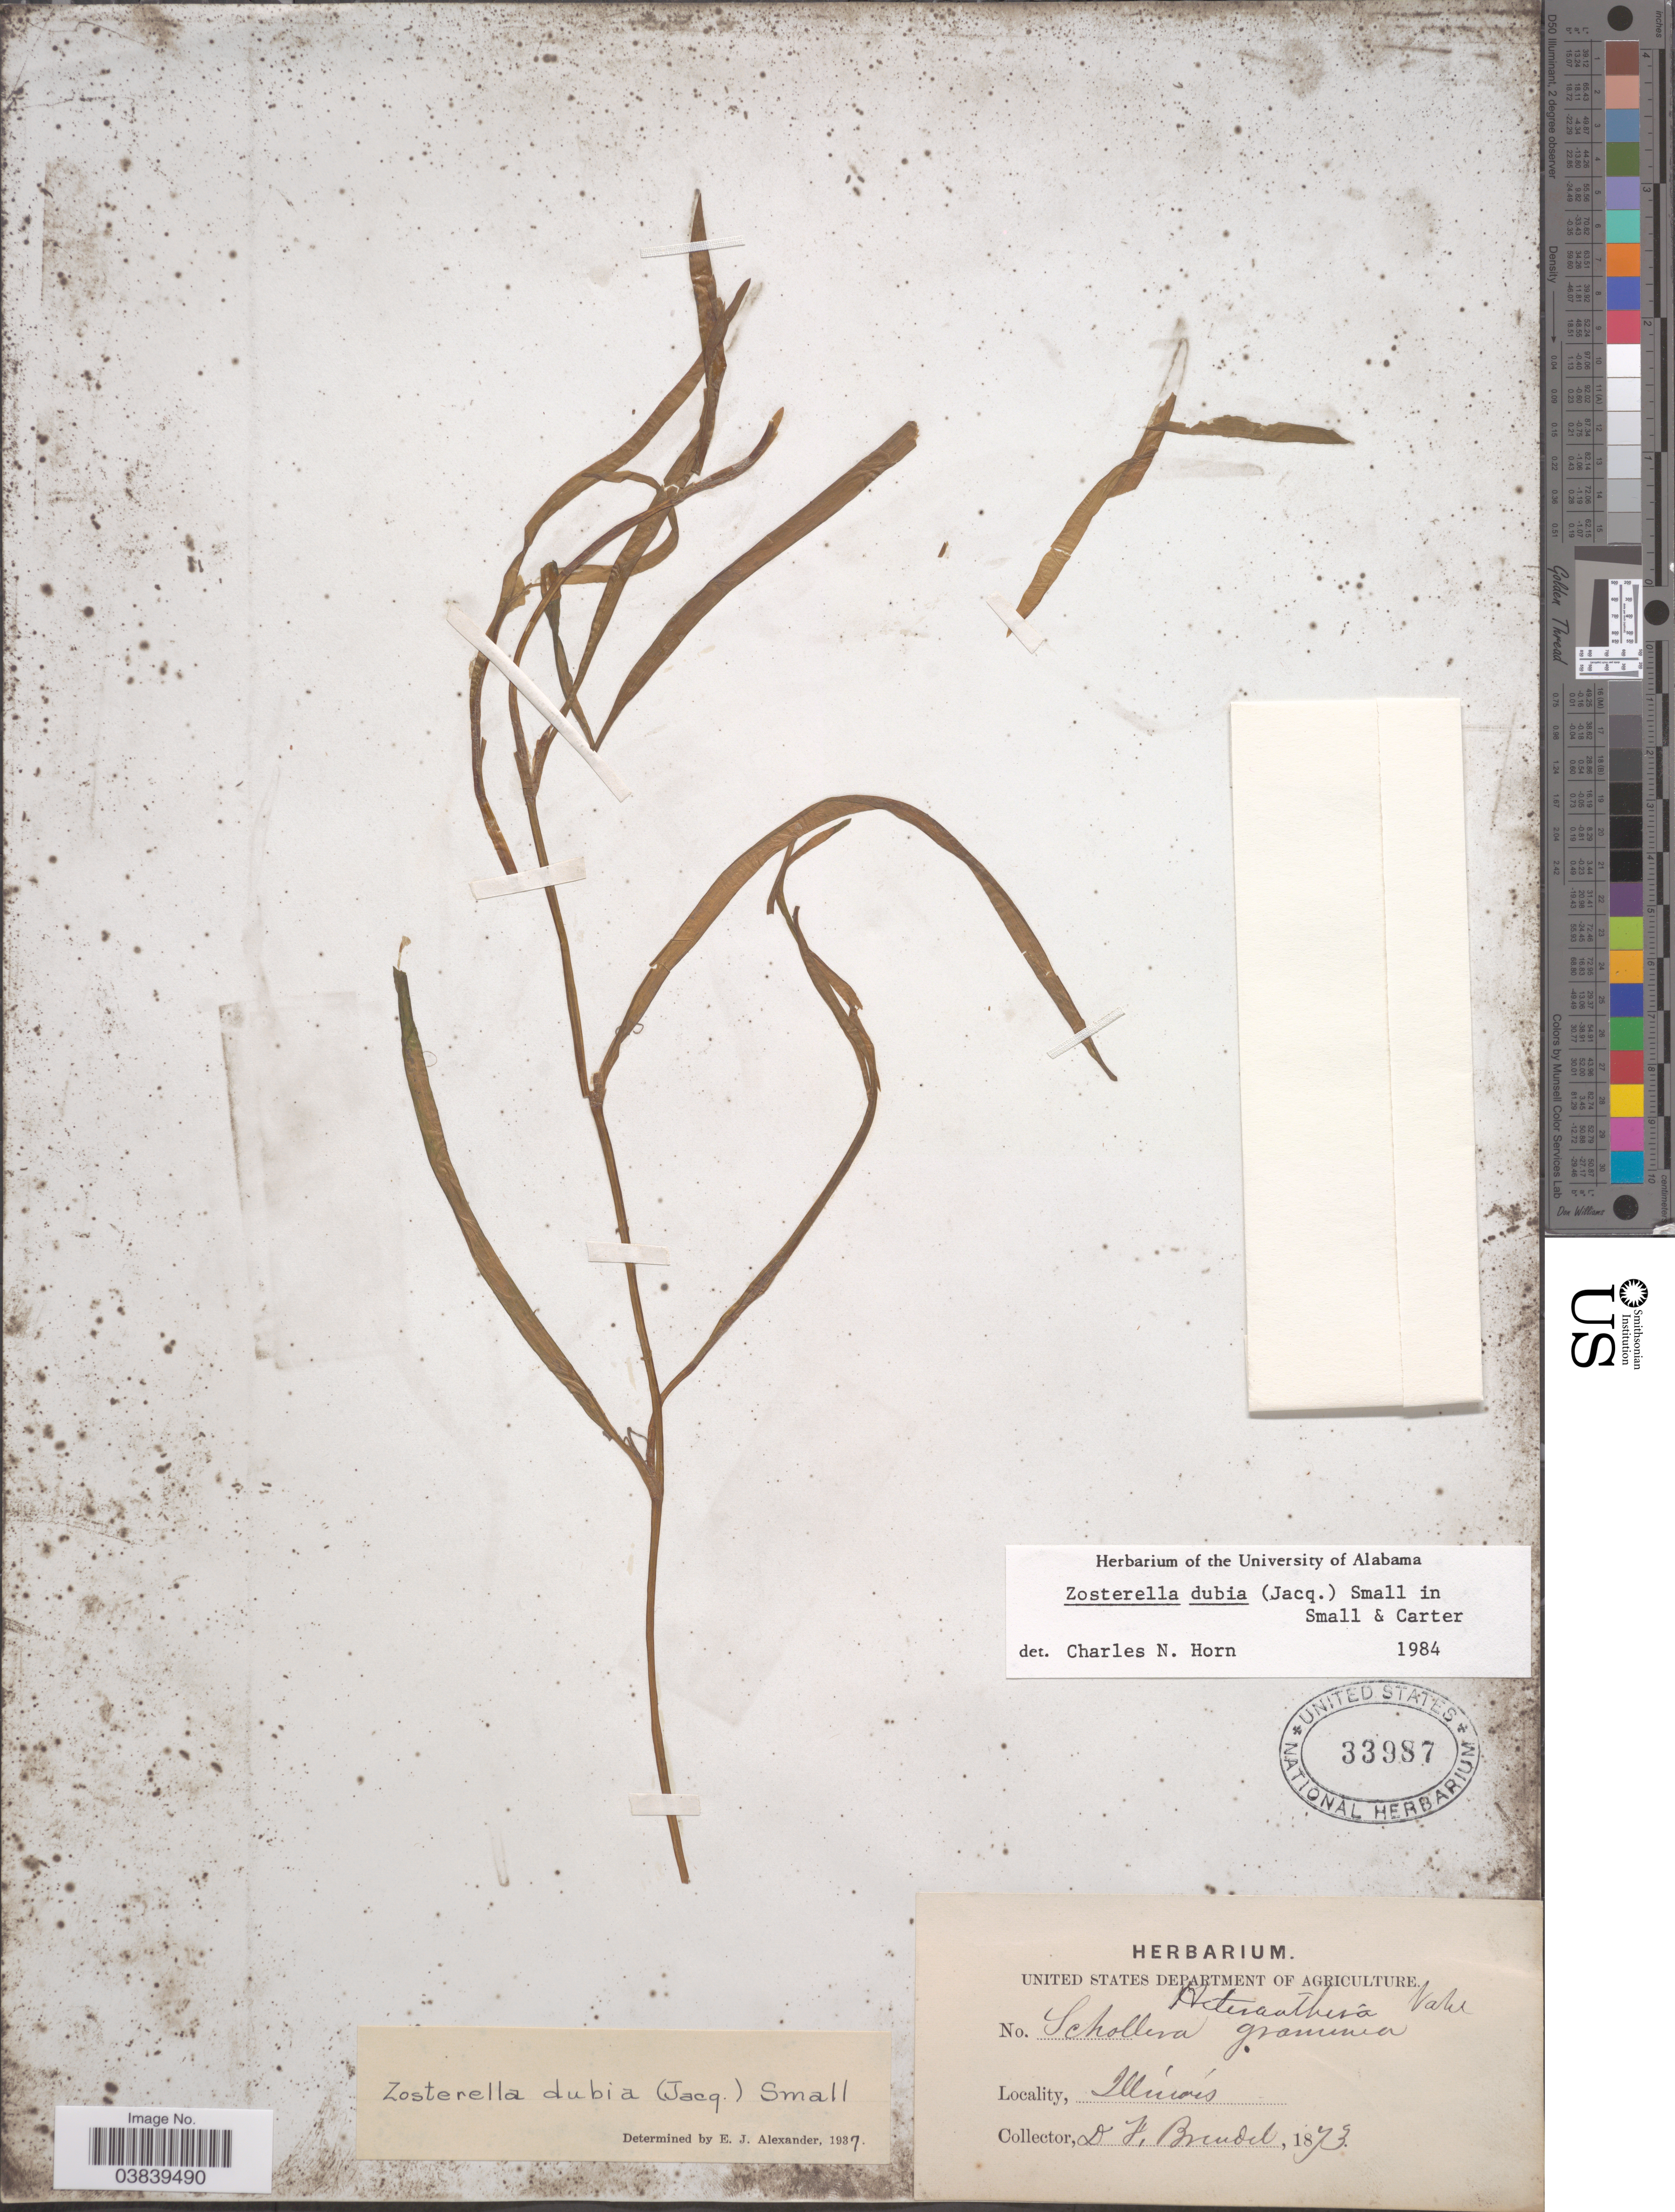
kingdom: Plantae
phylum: Tracheophyta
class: Liliopsida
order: Commelinales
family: Pontederiaceae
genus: Heteranthera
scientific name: Heteranthera dubia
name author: (Jacq.) MacMill.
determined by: Strong, Mark T., (BOT), Smithsonian Institution - National Museum of Natural History (UNITED STATES)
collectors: F. Brendel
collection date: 1873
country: United States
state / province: Illinois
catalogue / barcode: US 33987